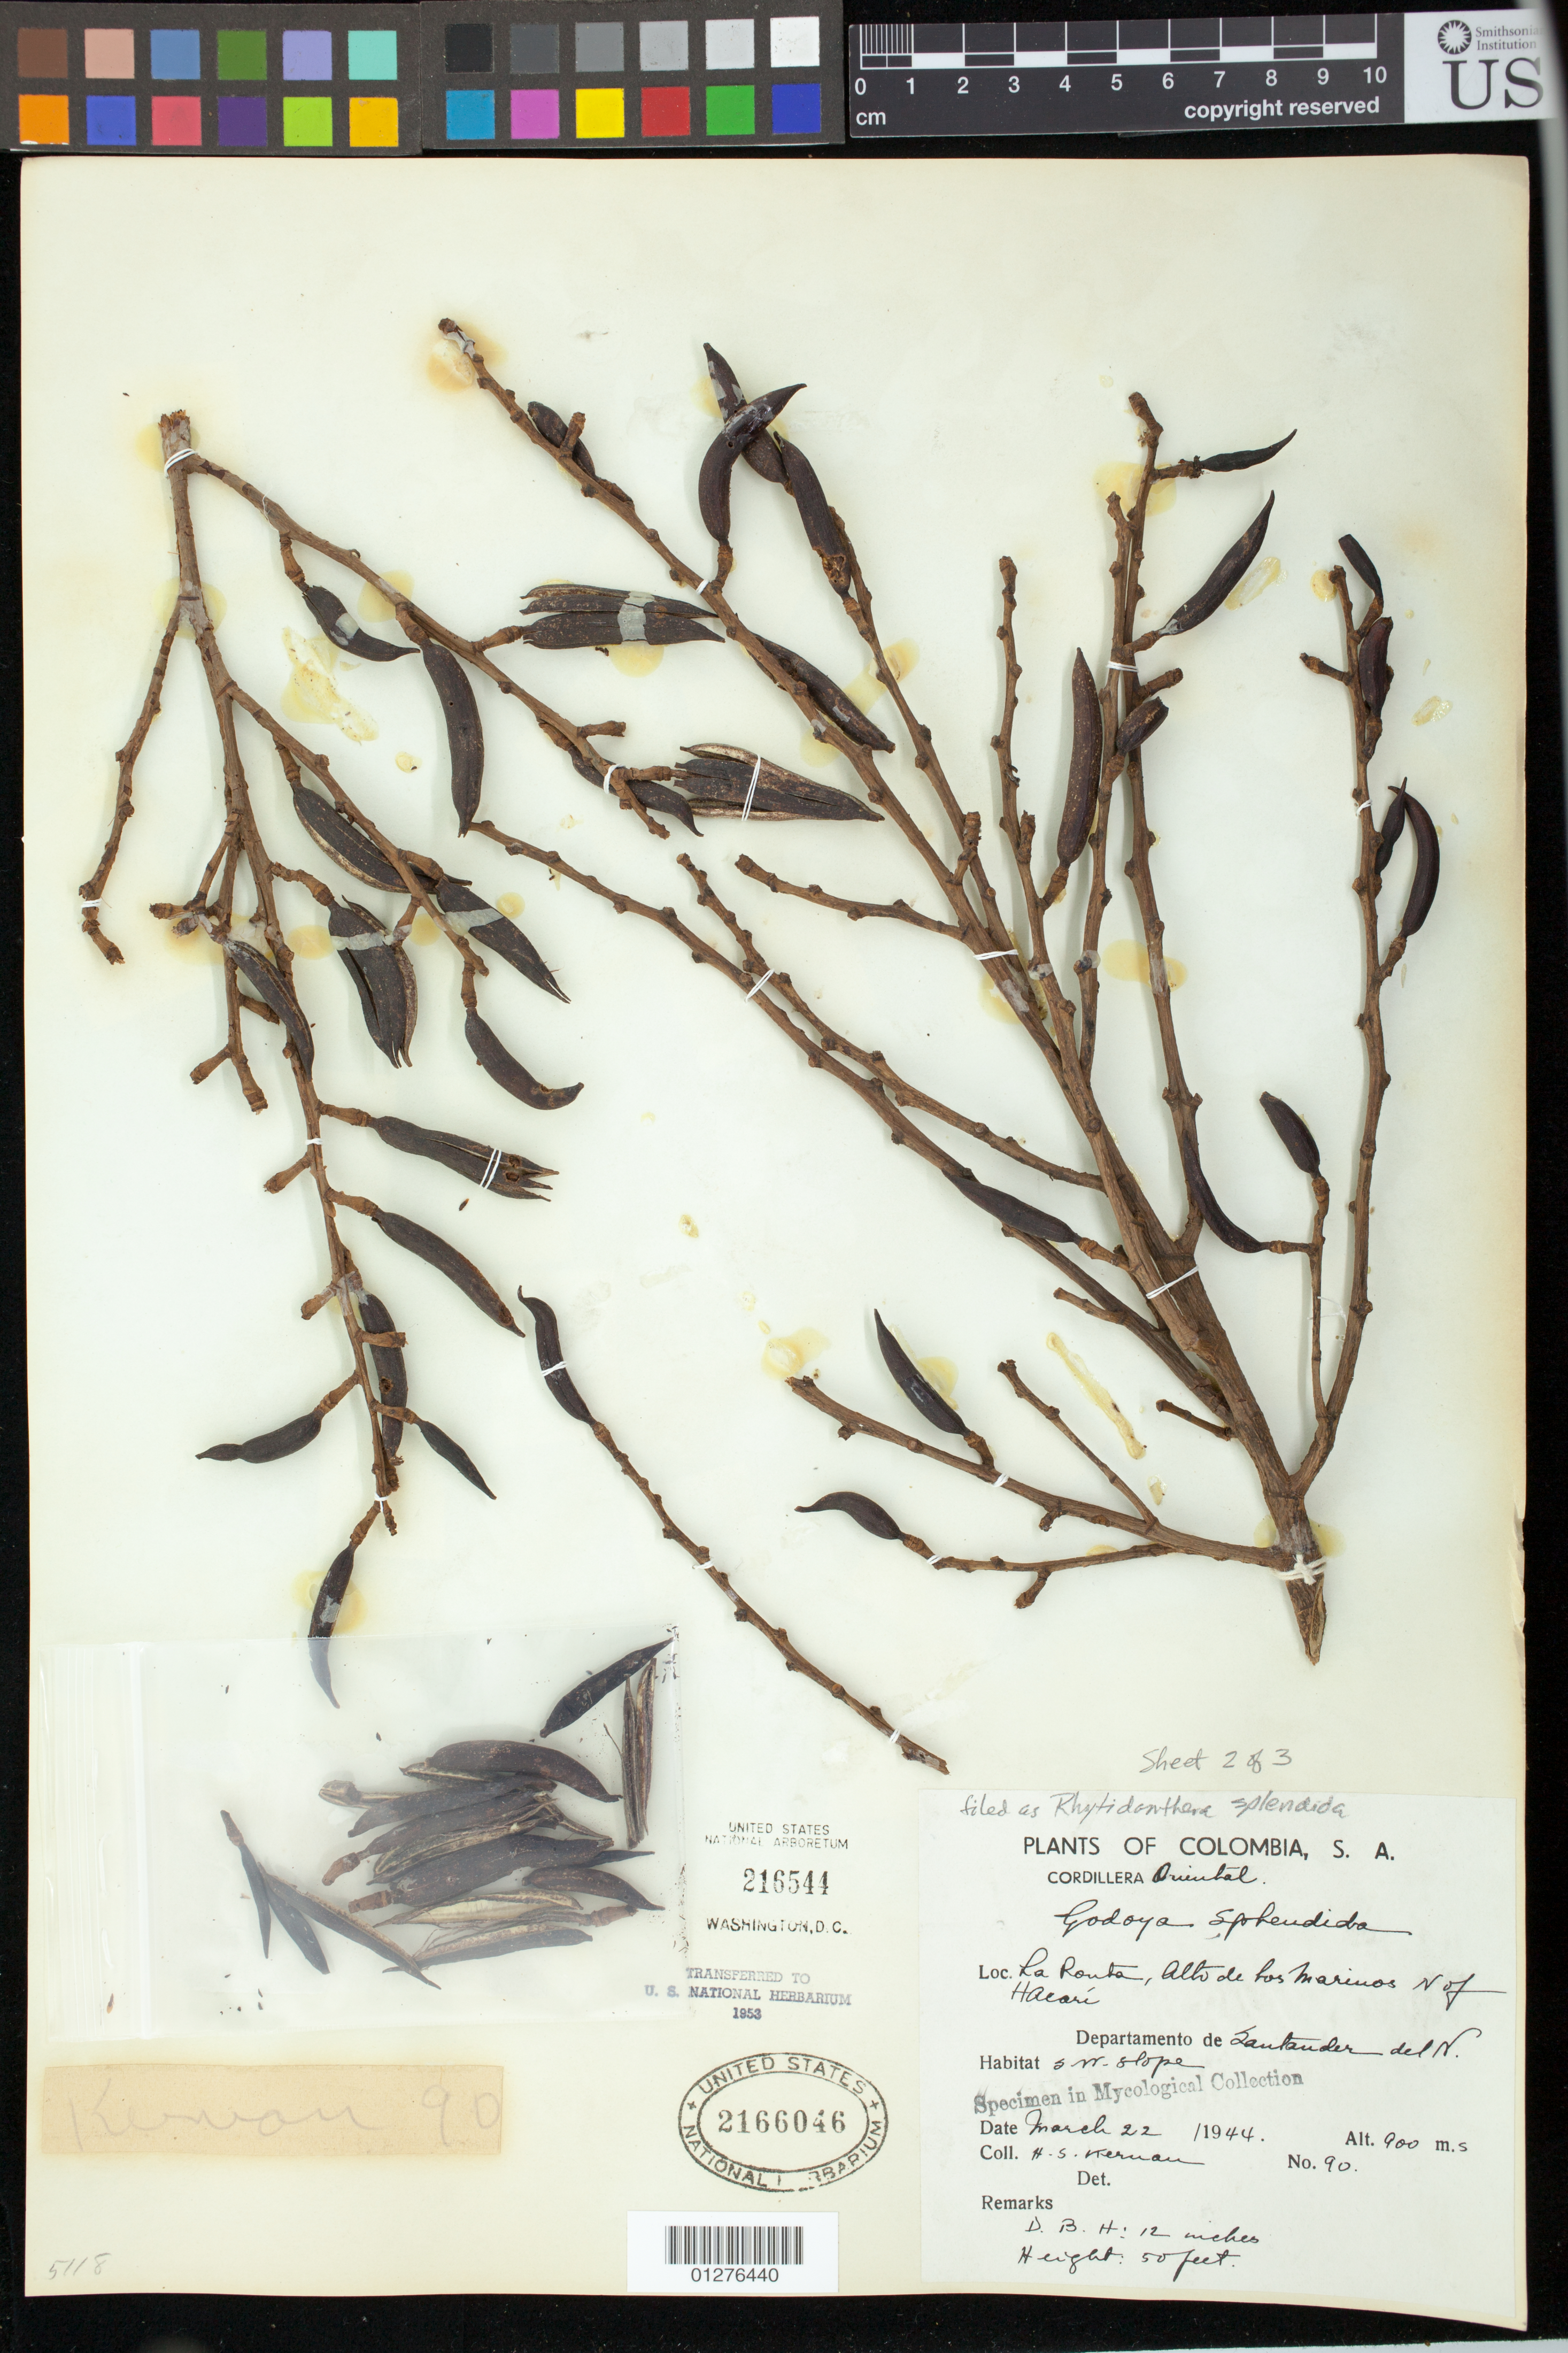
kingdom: Plantae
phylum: Tracheophyta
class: Magnoliopsida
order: Malpighiales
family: Ochnaceae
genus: Rhytidanthera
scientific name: Rhytidanthera sulcata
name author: Tiegh.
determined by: Reinales, Sandra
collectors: H. Kernan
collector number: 90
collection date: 1944-03-22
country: Colombia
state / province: Santander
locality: Cordillera Oriental, La Routa, Alto de los Marinos, N. of Hacari.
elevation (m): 900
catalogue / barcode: US 2166046